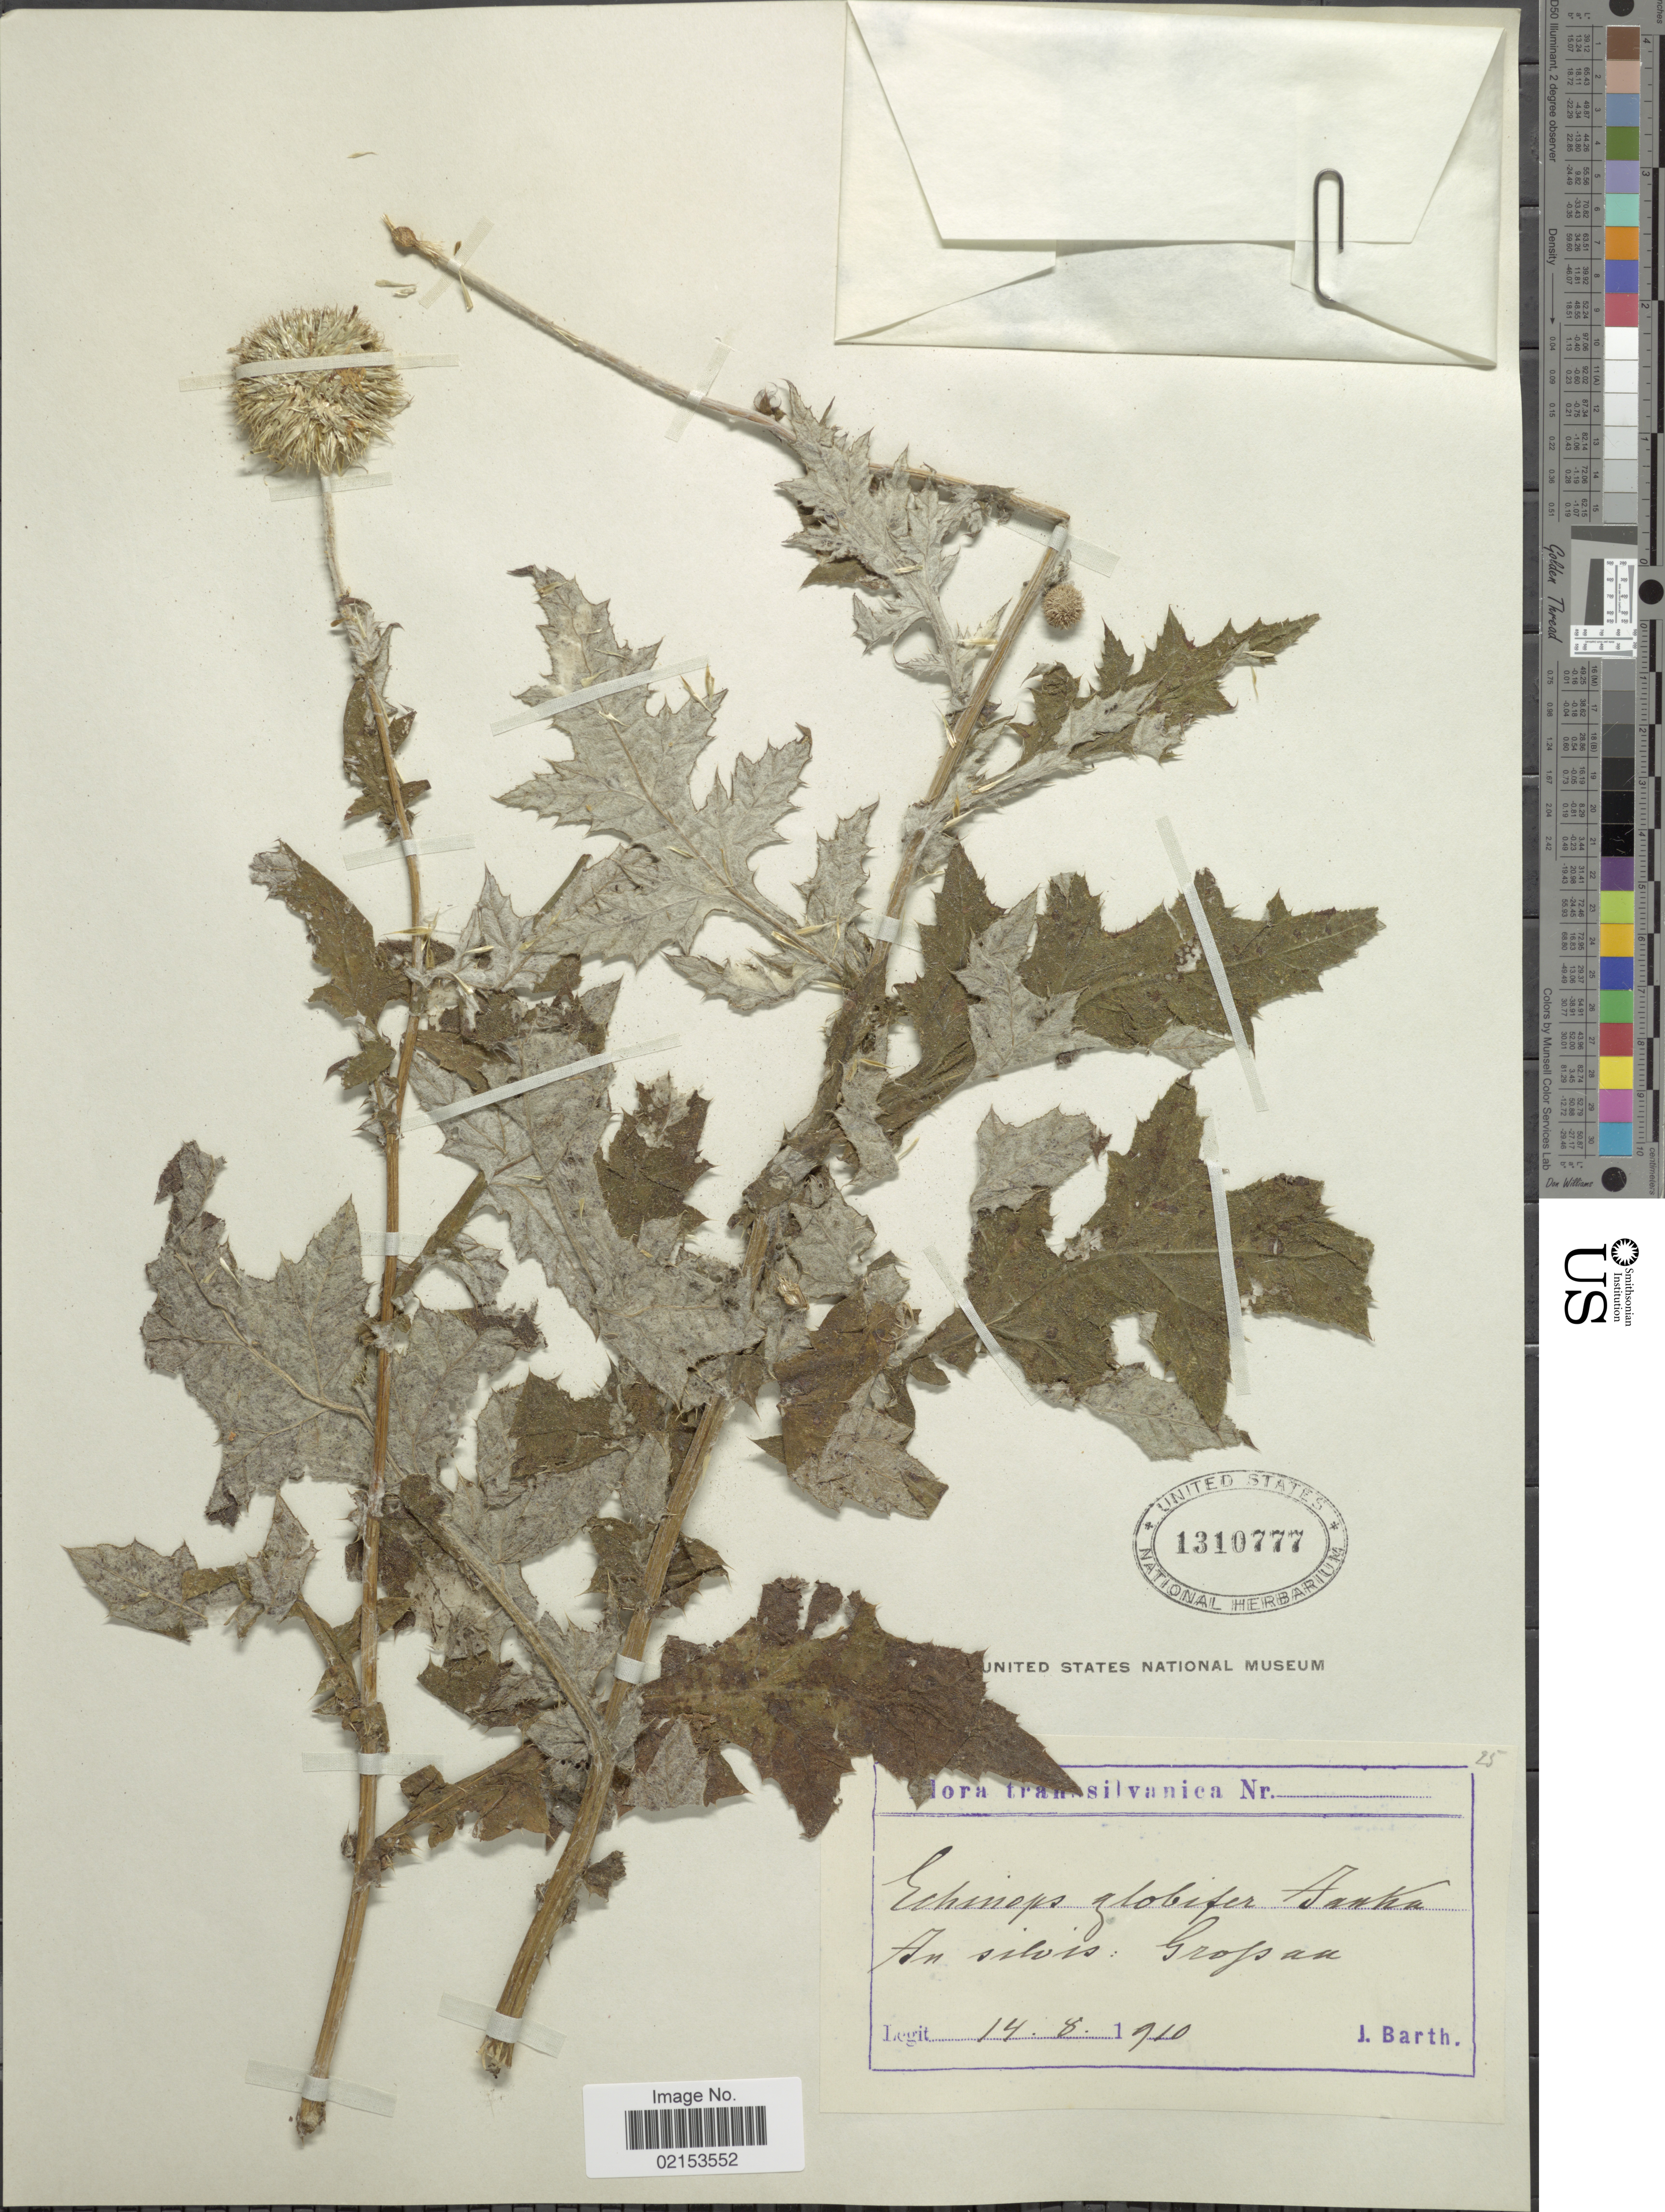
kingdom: Plantae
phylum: Tracheophyta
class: Magnoliopsida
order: Asterales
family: Asteraceae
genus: Echinops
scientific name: Echinops exaltatus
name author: Schrad.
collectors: J. Barth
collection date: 1910-08-14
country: Romania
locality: Transsilvanica. Grossan.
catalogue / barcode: US 1310777